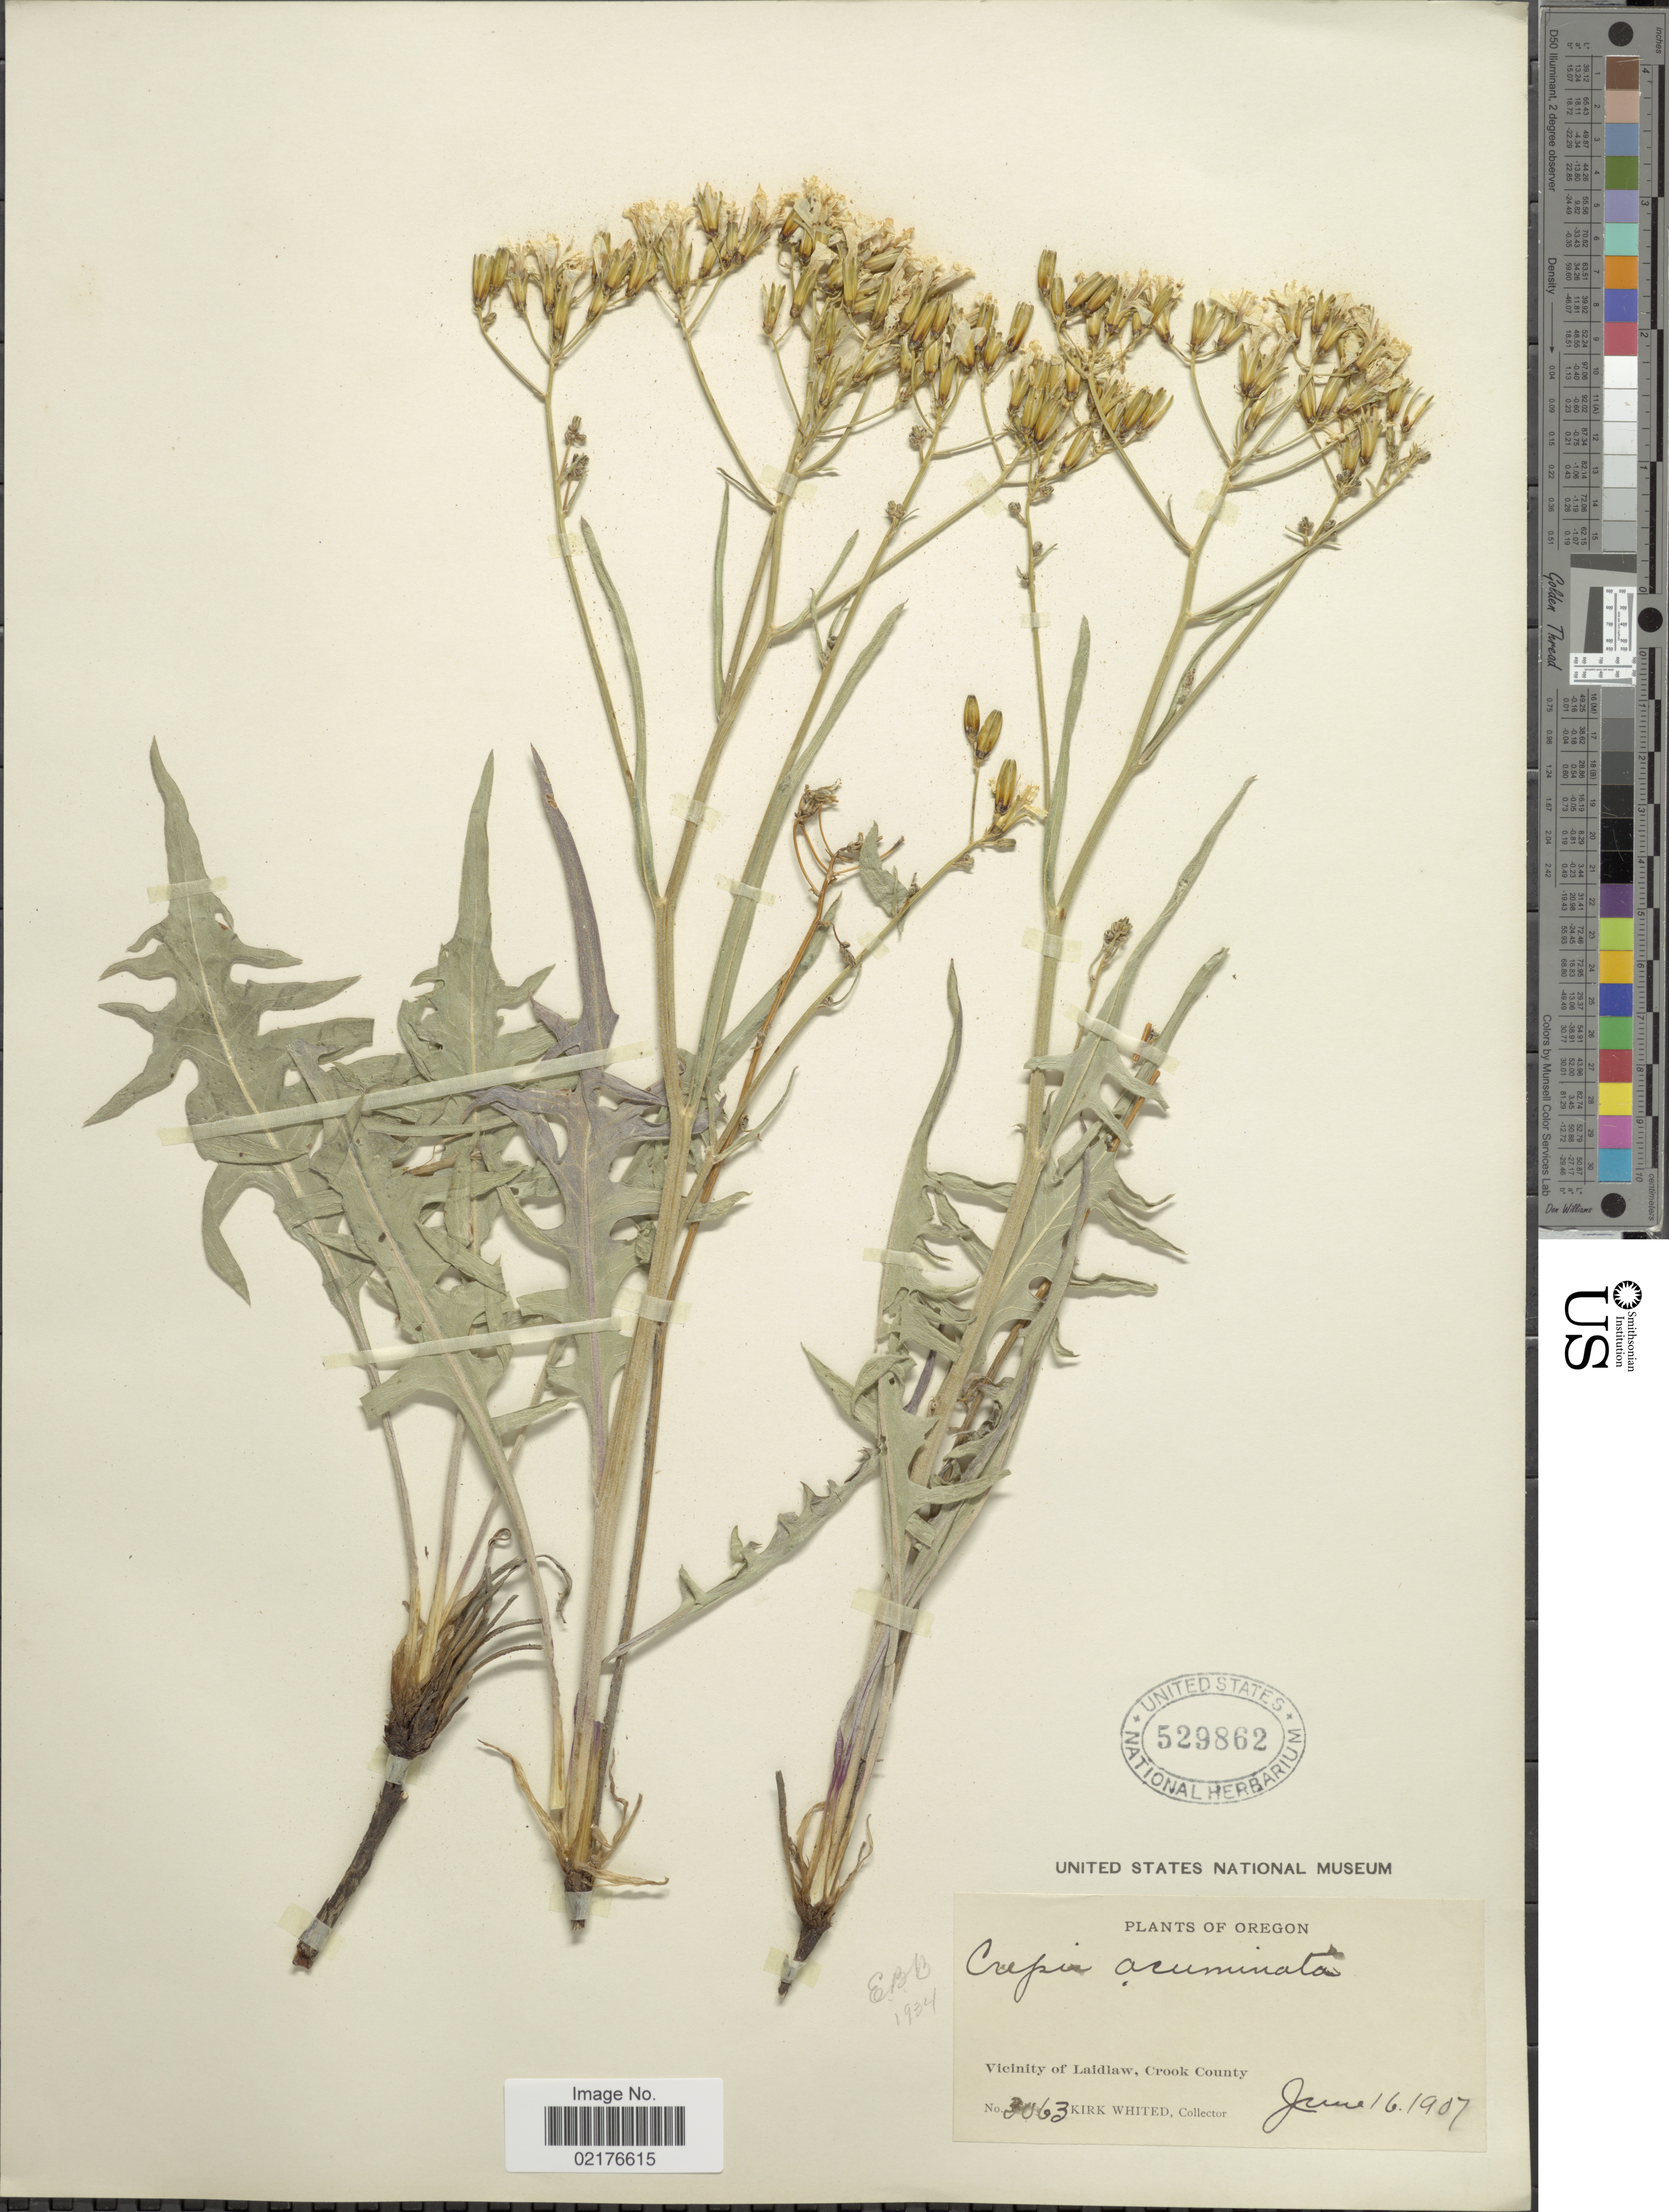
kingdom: Plantae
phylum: Tracheophyta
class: Magnoliopsida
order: Asterales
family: Asteraceae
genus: Crepis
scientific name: Crepis acuminata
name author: Nutt.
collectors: K. Whited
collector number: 3063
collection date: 1907-06-16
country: United States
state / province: Oregon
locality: Vicinity of Laidlaw, Crook County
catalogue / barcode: US 529862